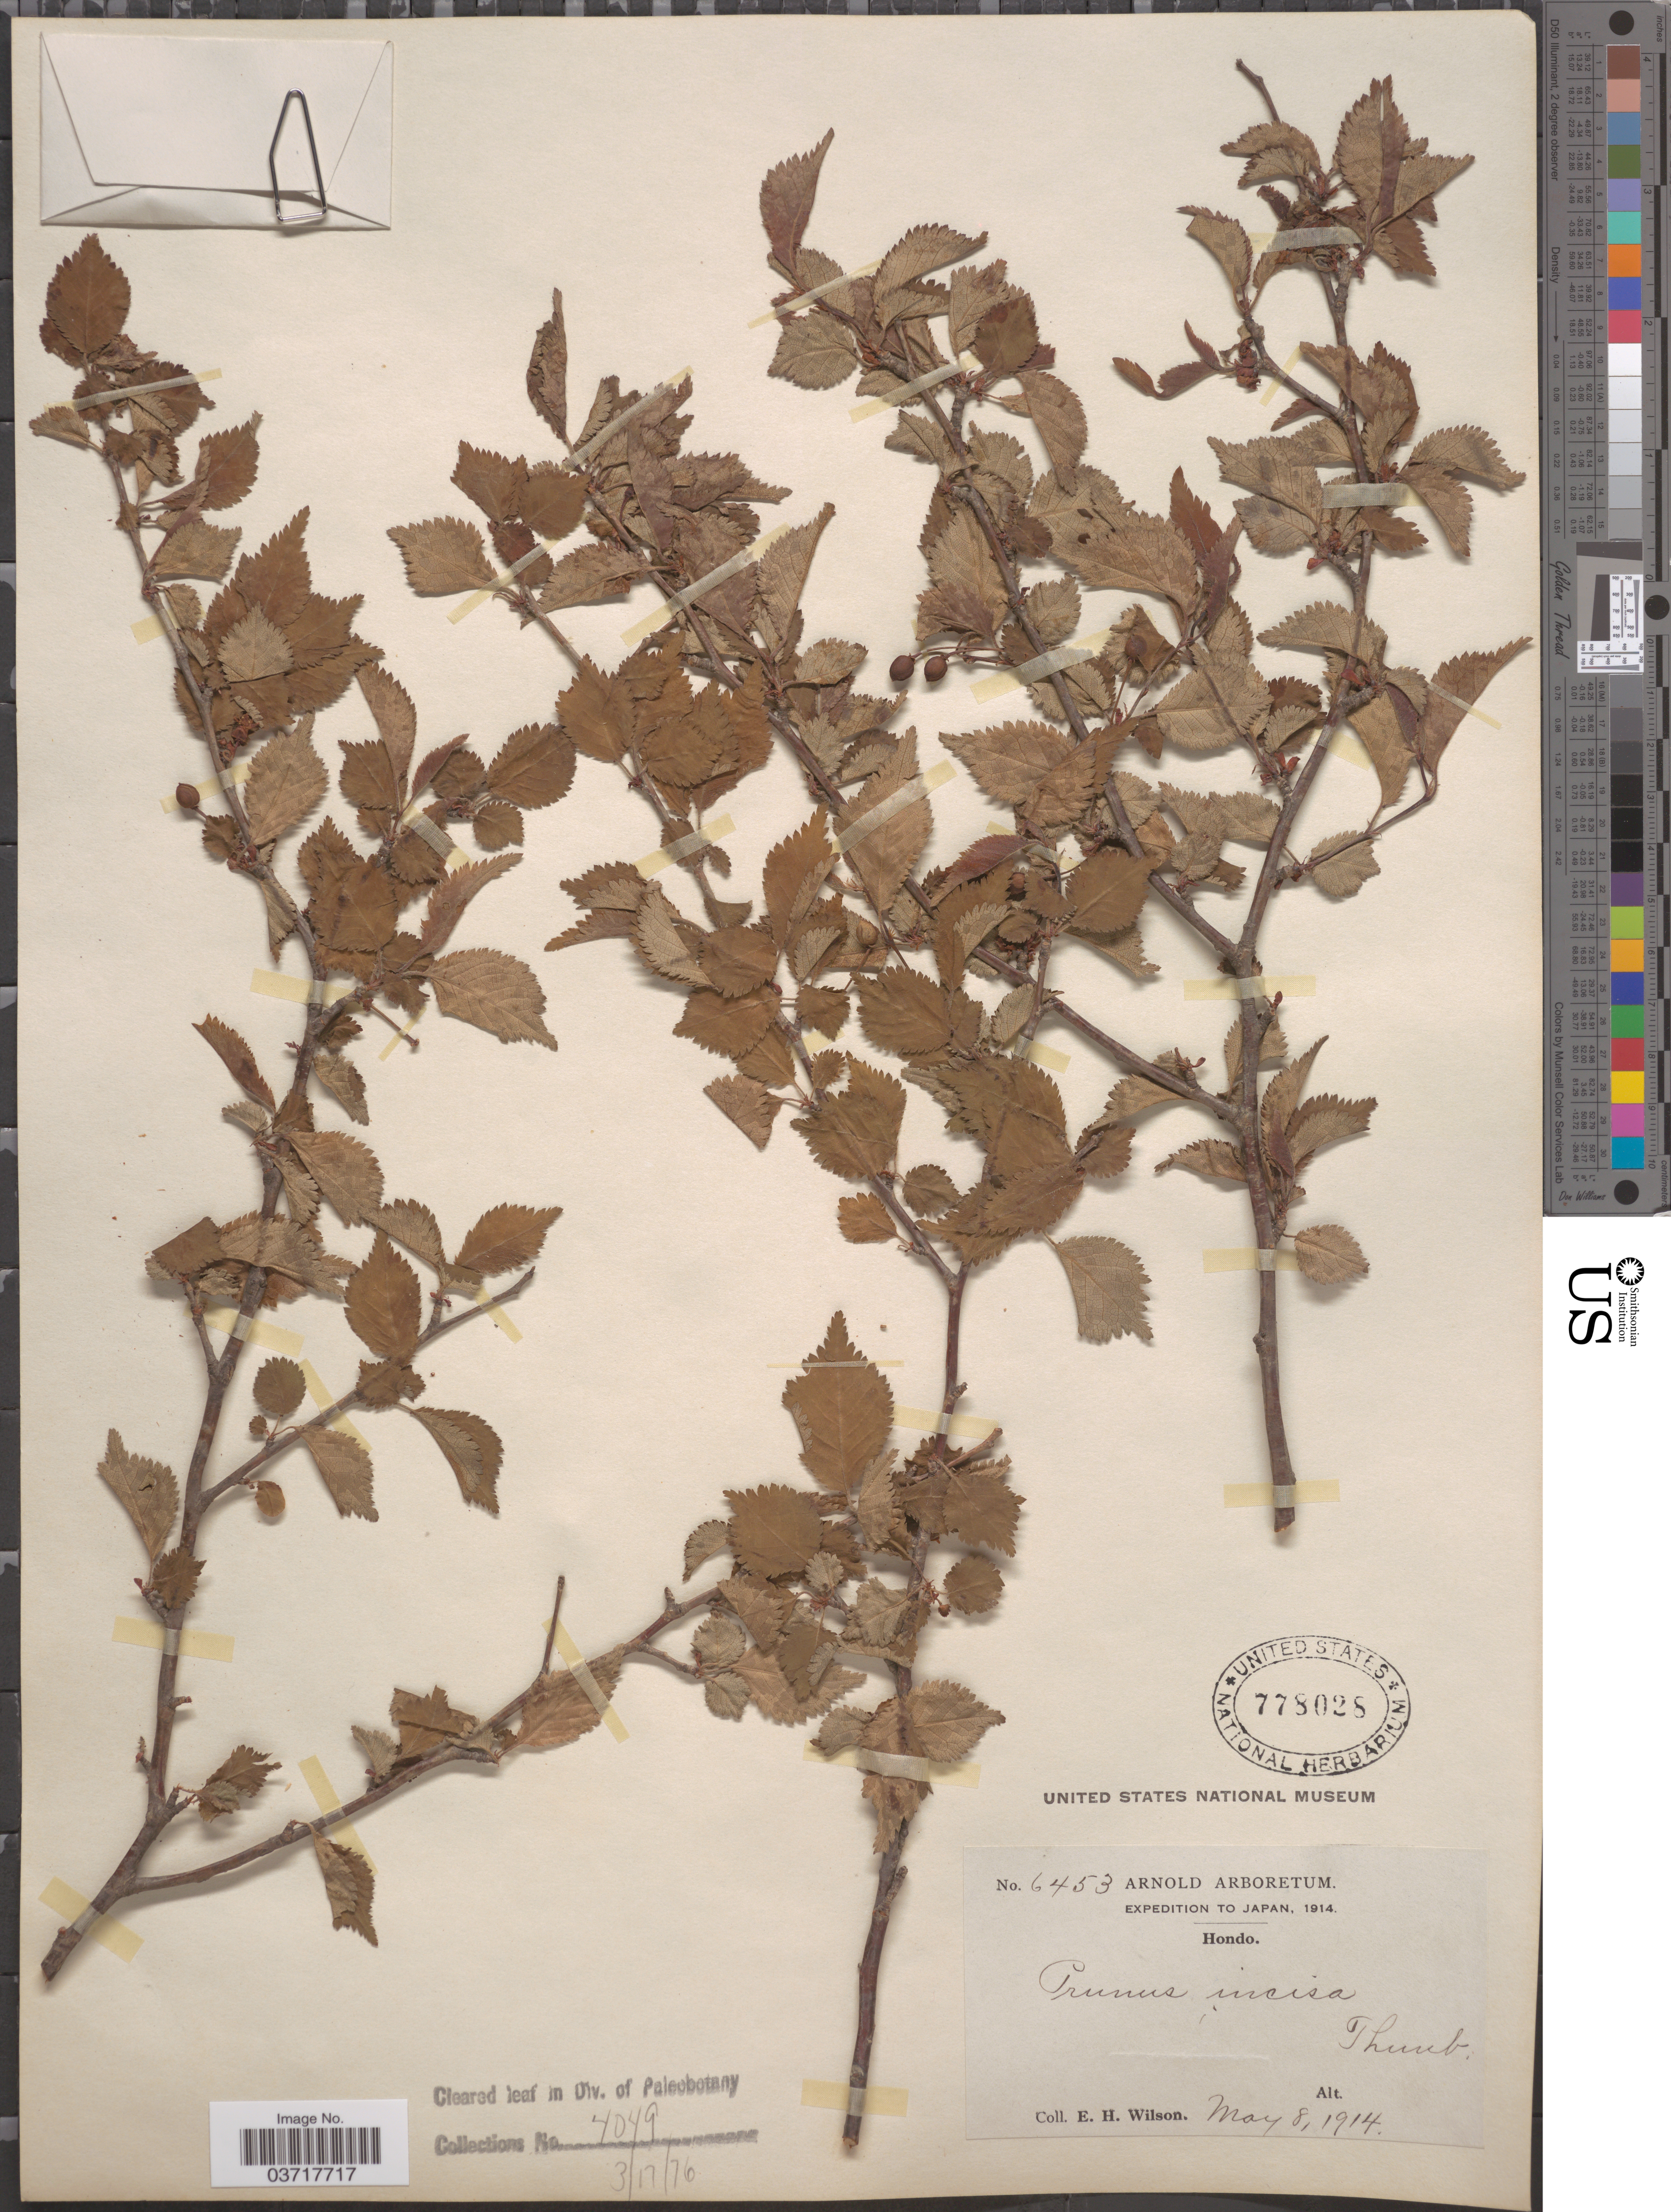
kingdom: Plantae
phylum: Tracheophyta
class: Magnoliopsida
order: Rosales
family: Rosaceae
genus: Prunus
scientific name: Prunus incisa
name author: Thunb.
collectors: E. Wilson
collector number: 6453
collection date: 1914-05-08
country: Japan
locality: Hondo.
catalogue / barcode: US 778028